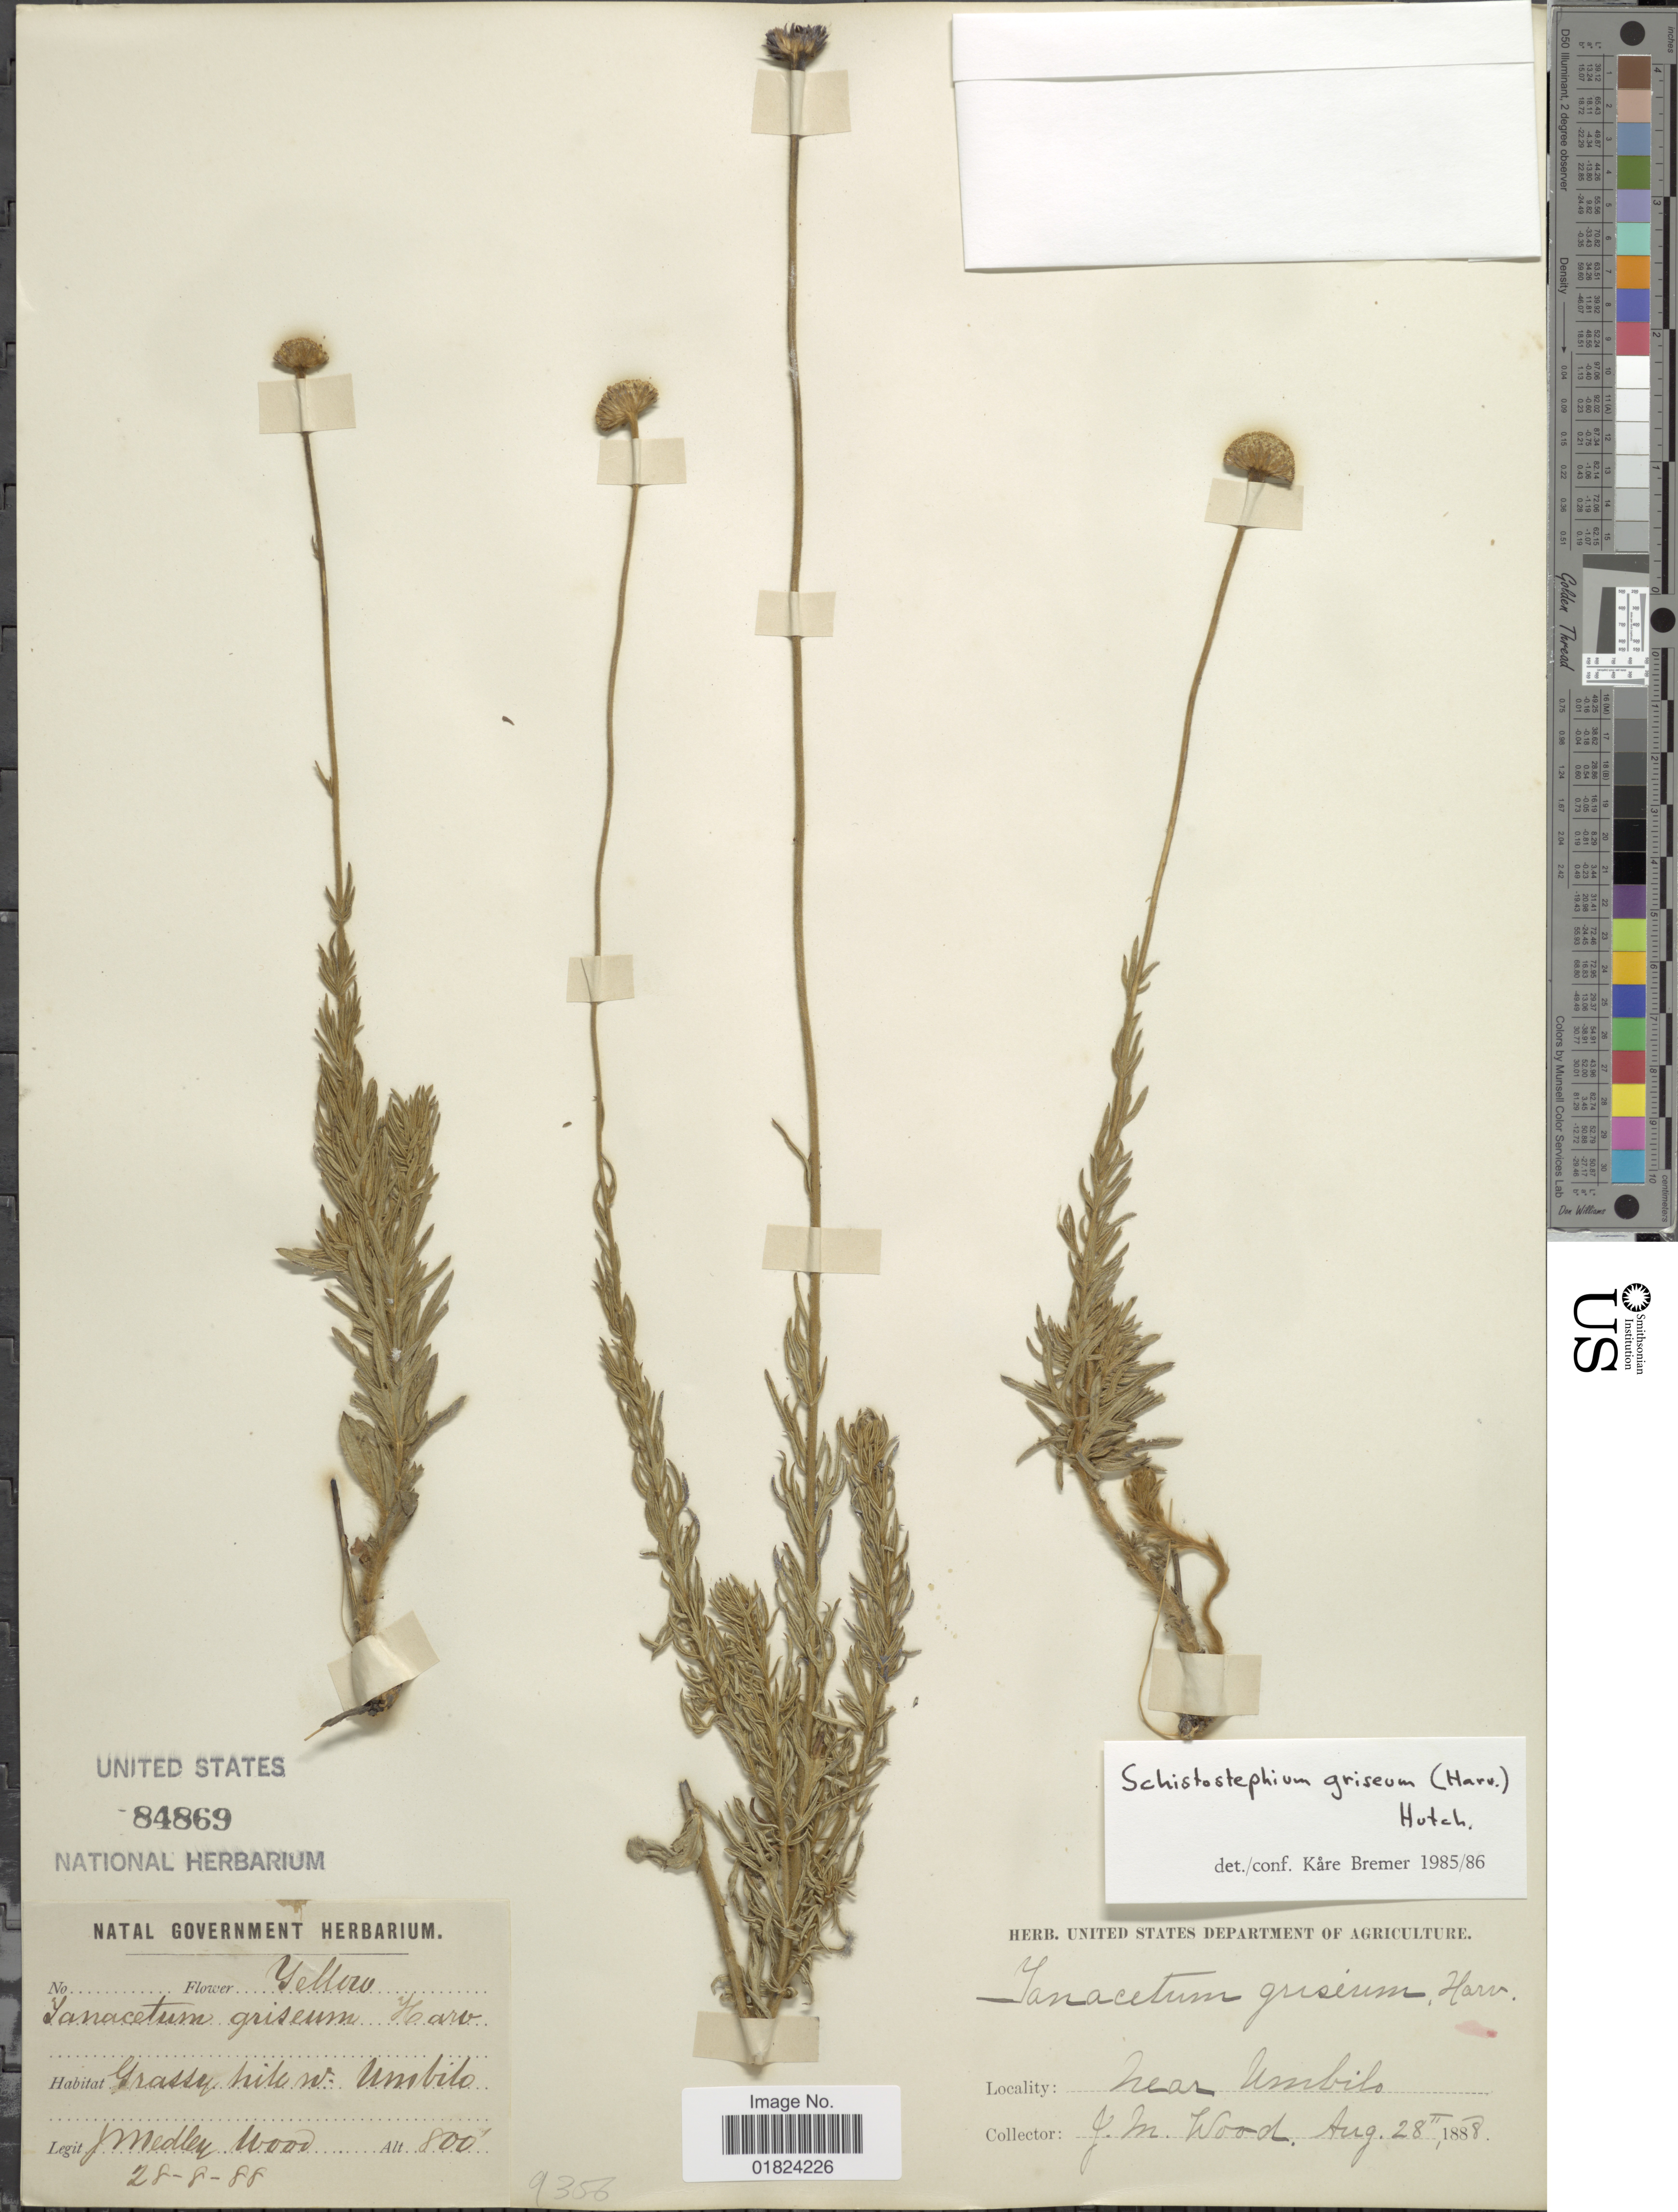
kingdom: Plantae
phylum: Tracheophyta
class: Magnoliopsida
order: Asterales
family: Asteraceae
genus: Schistostephium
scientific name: Schistostephium griseum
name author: (Harv.) Hutch.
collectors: J. Medley Wood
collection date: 1888-08-28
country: South Africa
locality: Grassy hill w. Umbilo, near Umbilo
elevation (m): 244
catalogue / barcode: US 84869